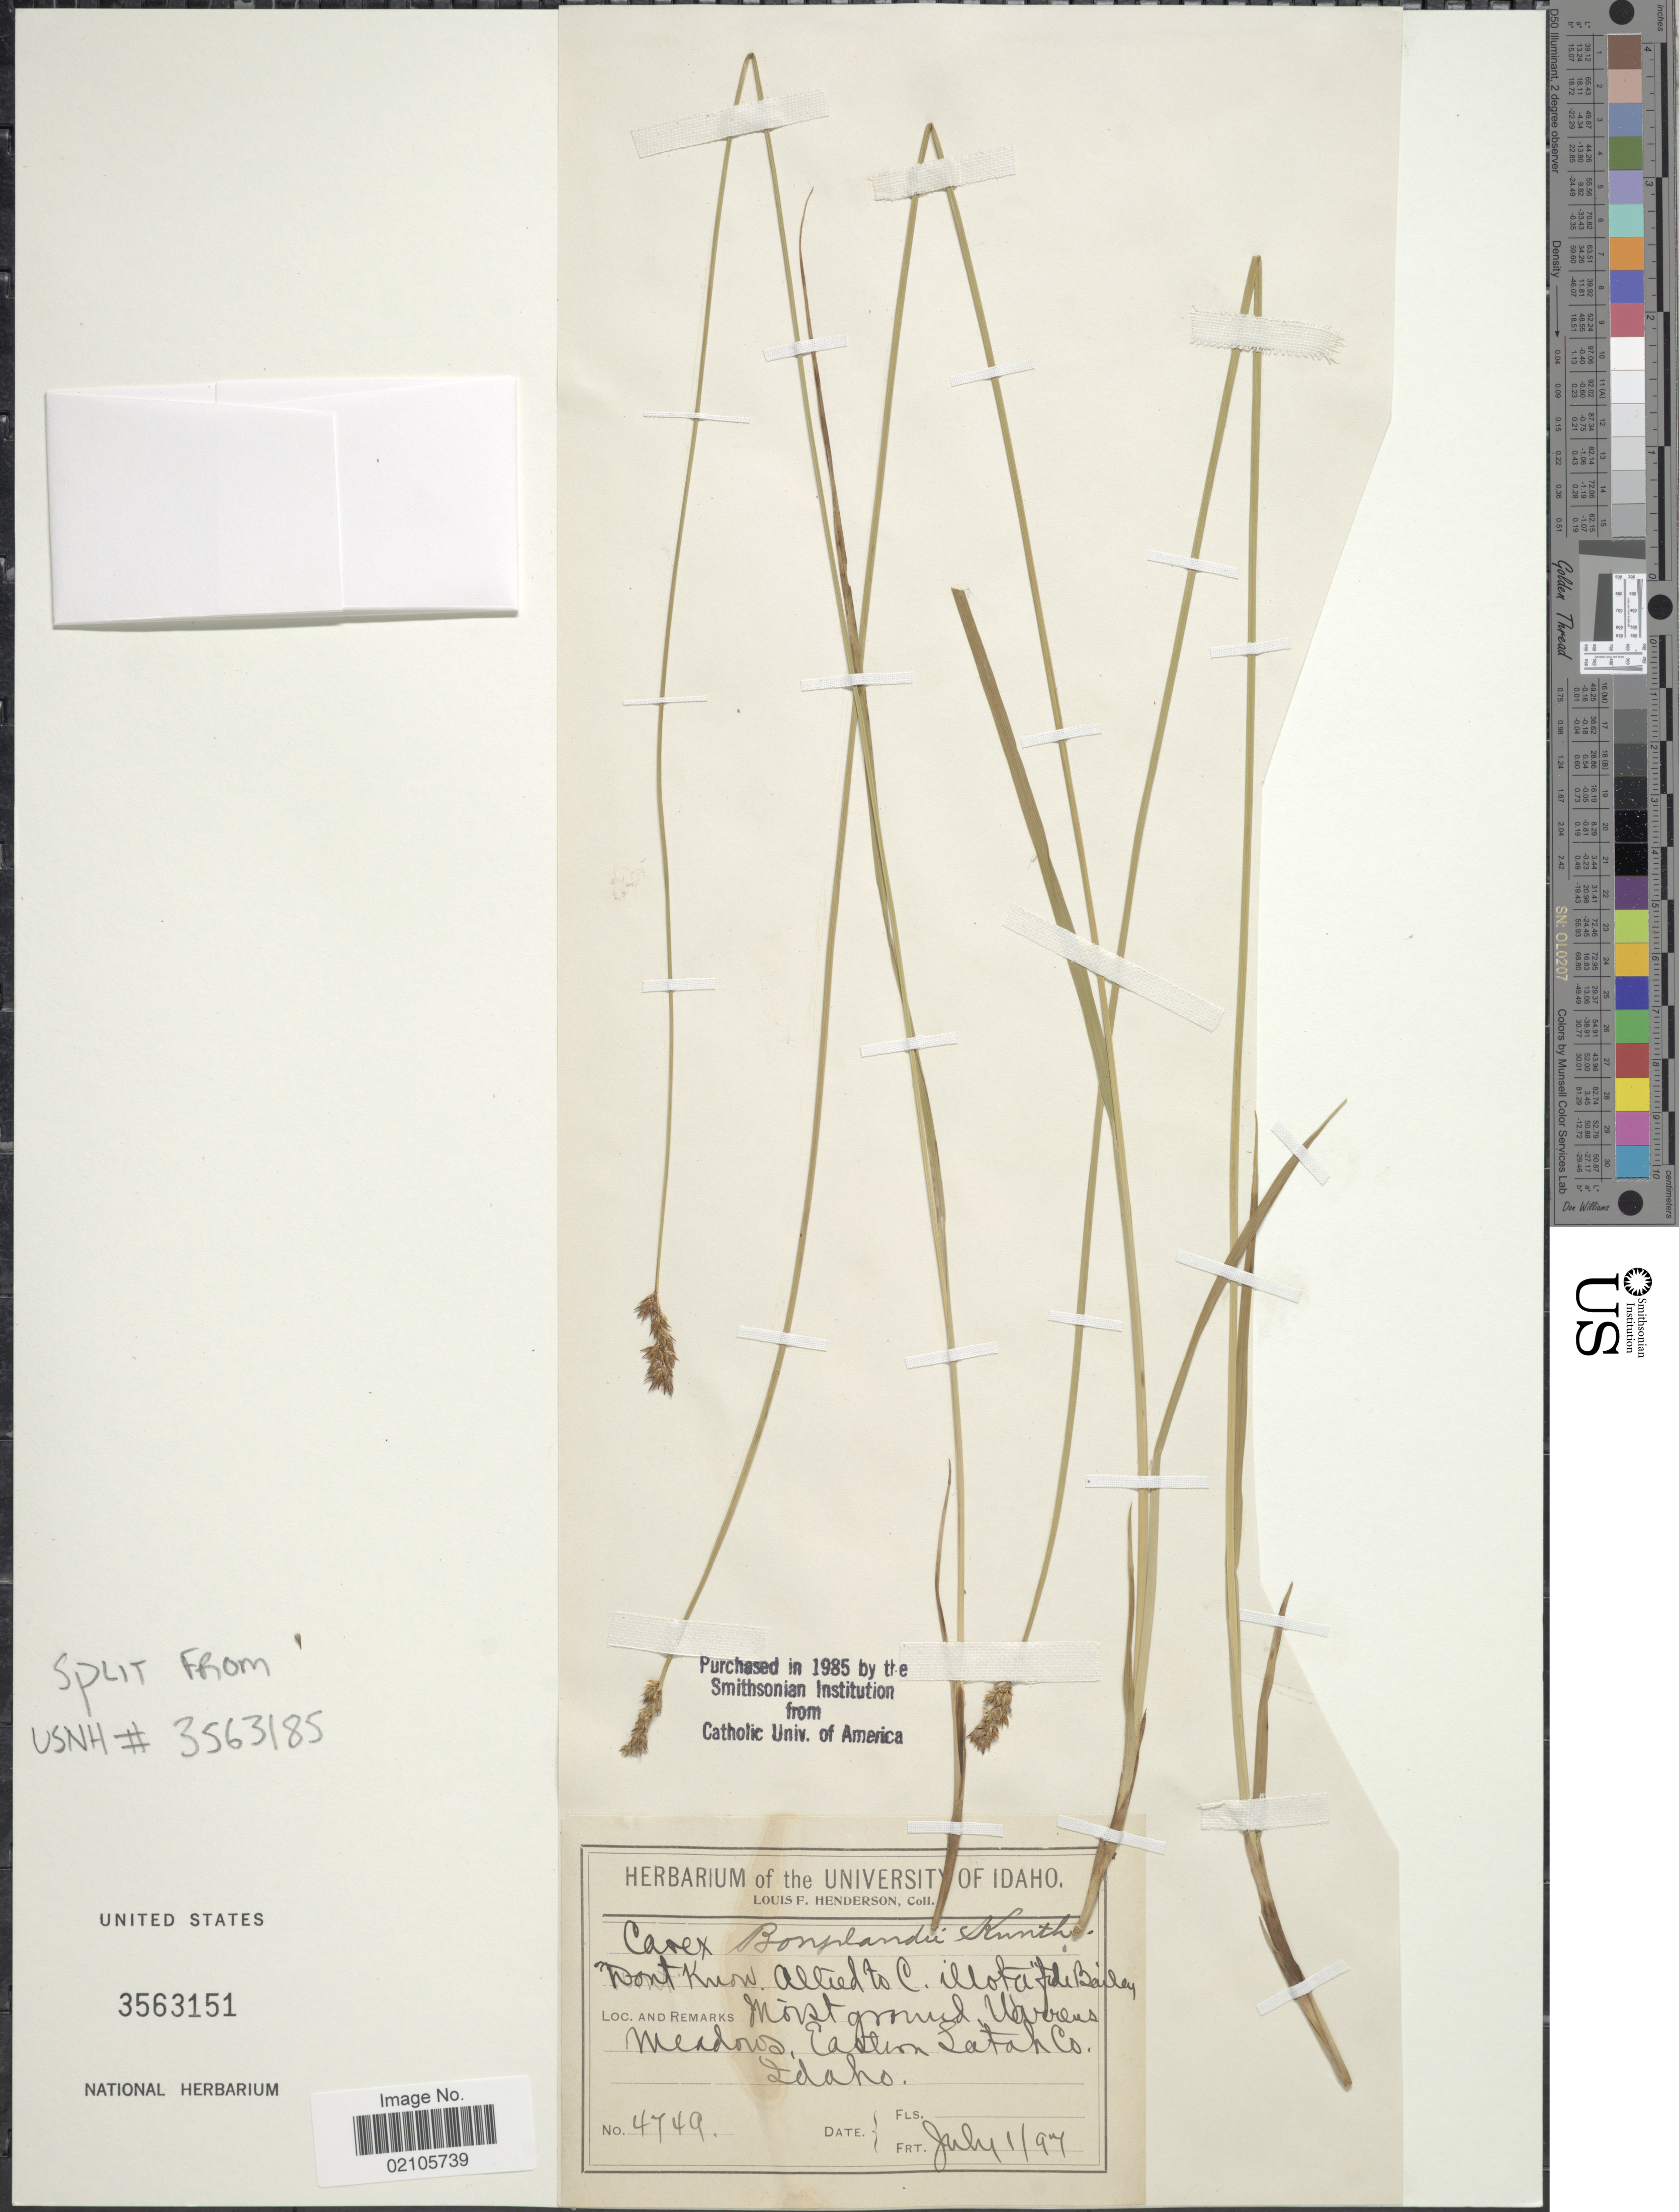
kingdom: Plantae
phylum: Tracheophyta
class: Liliopsida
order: Poales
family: Cyperaceae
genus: Carex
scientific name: Carex bonplandii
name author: Kunth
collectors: L. Henderson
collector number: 4749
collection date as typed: Transcribed d/m/y: 1/7/97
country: United States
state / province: Idaho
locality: Meadows, Eastern Gatah Co., Idaho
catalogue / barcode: US 3563151